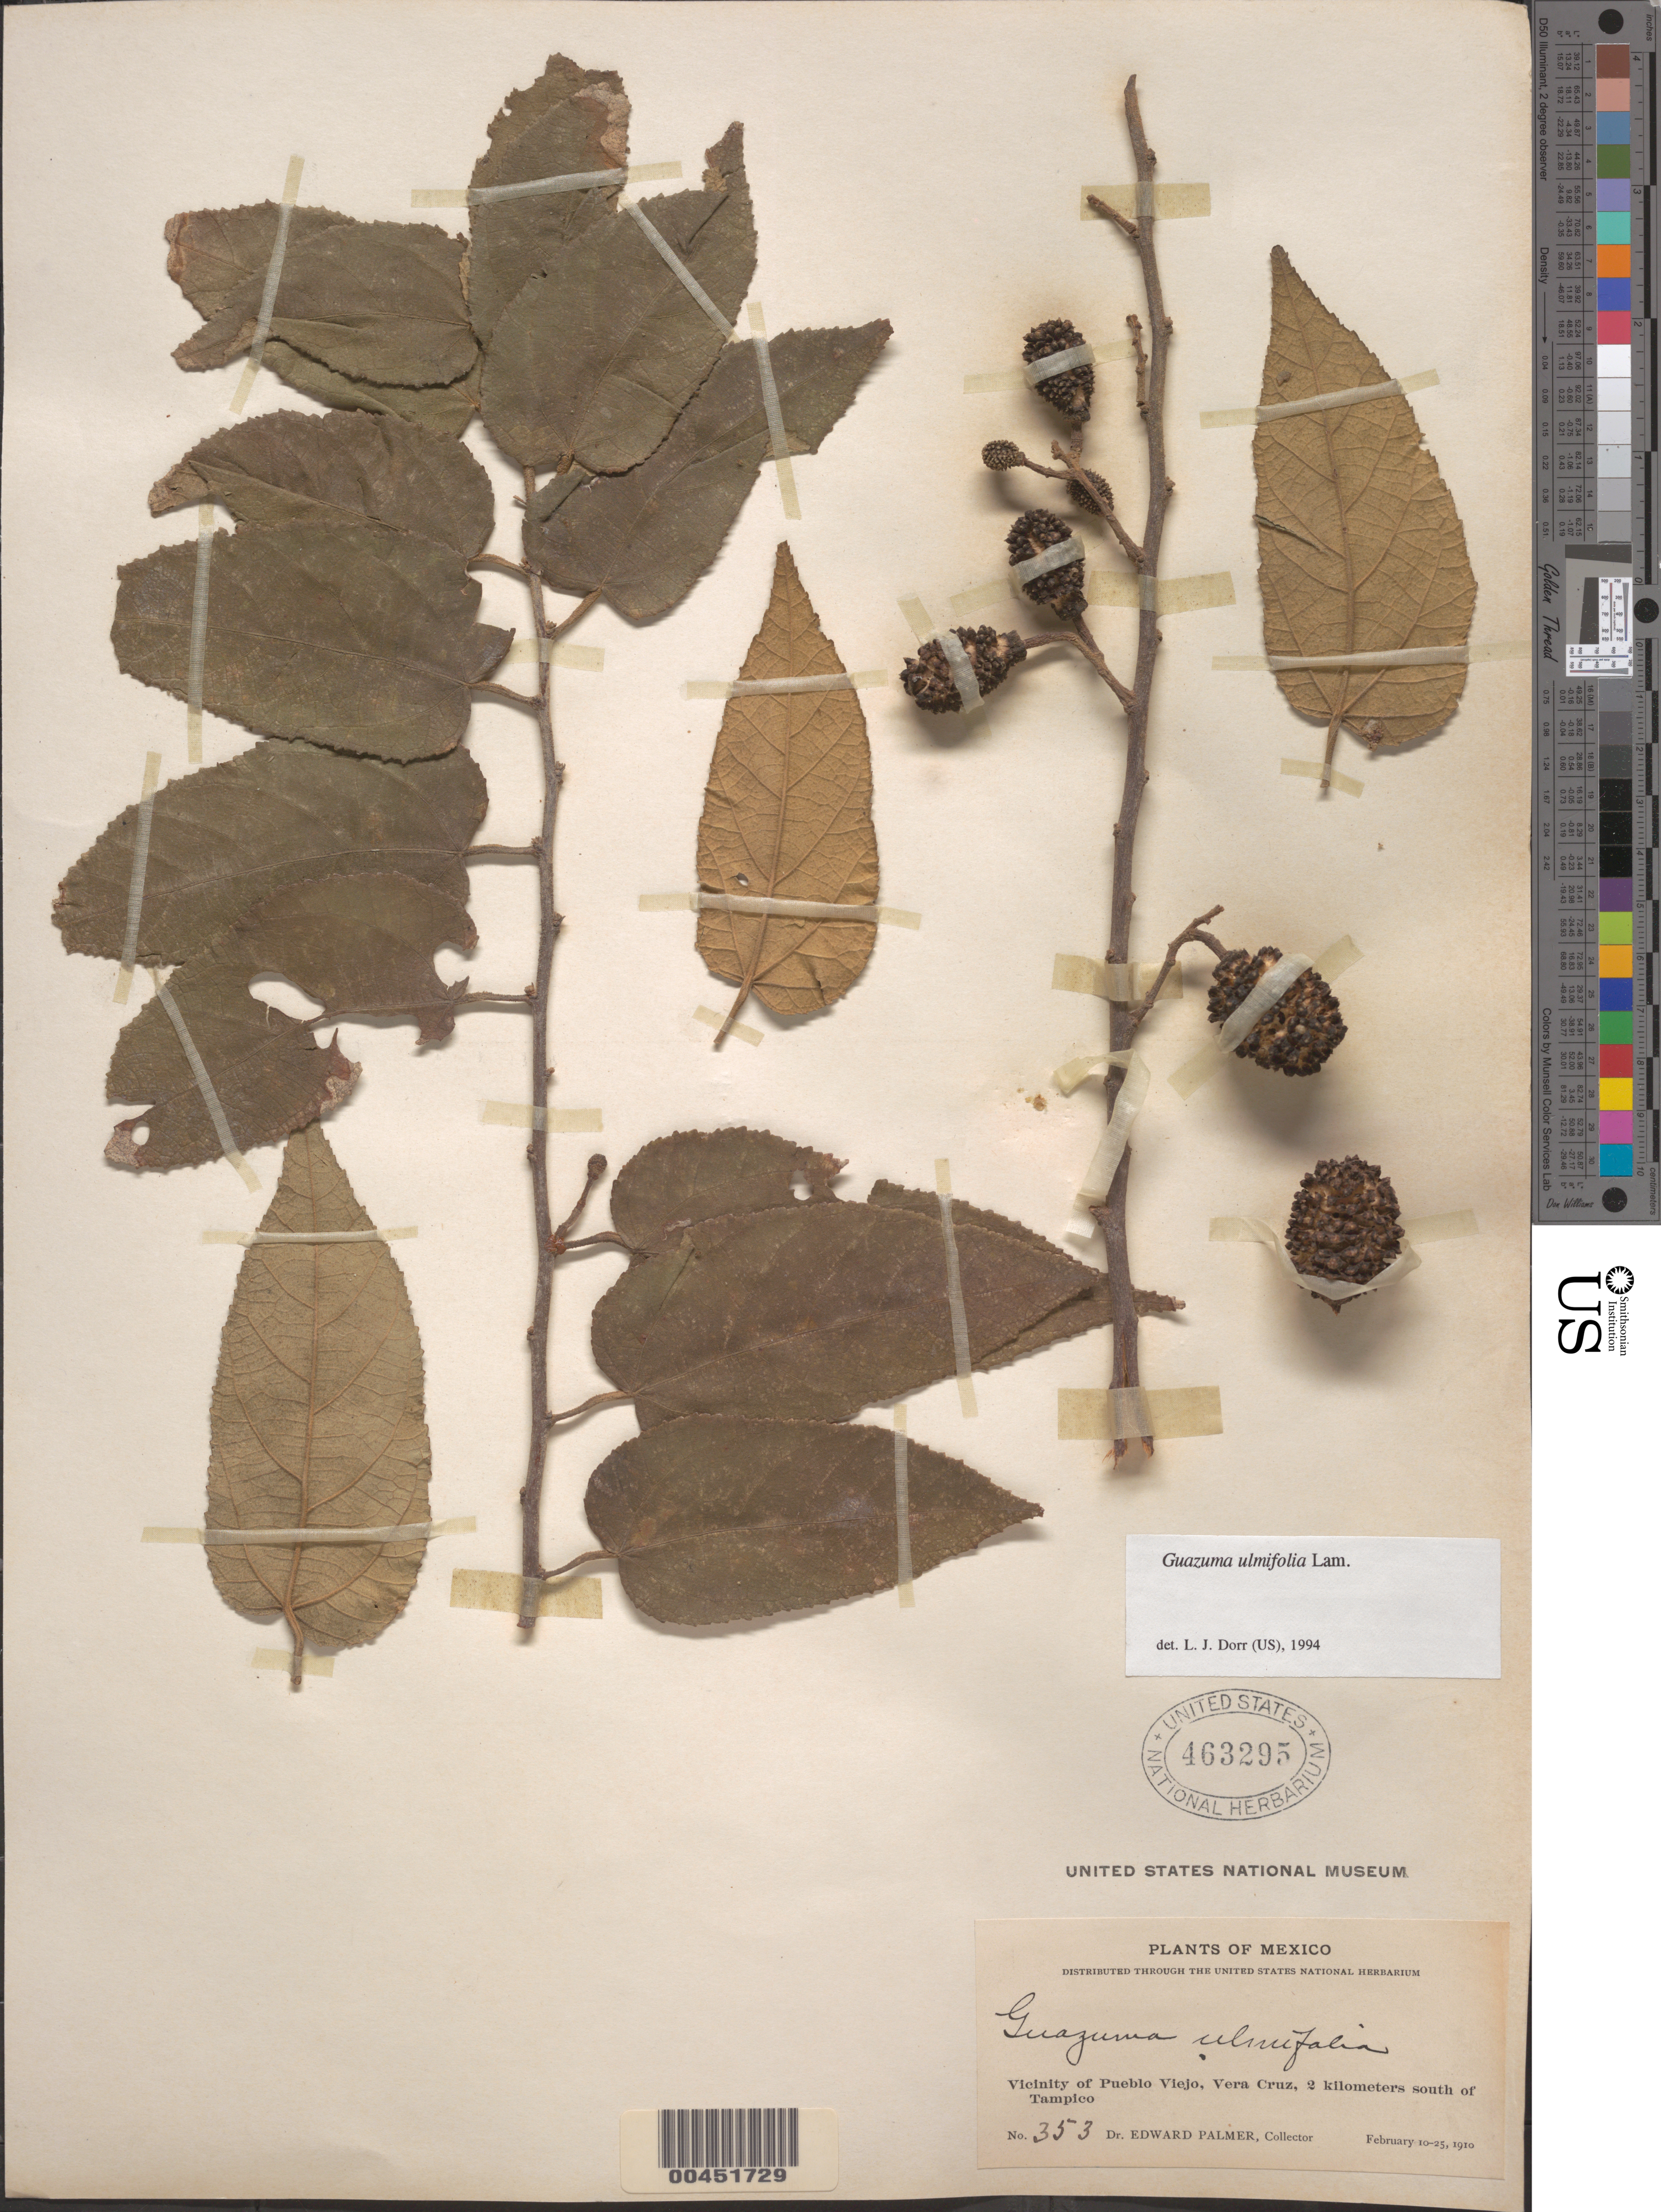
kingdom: Plantae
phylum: Tracheophyta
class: Magnoliopsida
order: Malvales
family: Malvaceae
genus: Guazuma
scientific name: Guazuma ulmifolia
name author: Lam.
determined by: Dorr, L. J., (BOT), Smithsonian Institution - National Museum of Natural History (UNITED STATES)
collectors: E. Palmer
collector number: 353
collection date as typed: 10 Feb 1910 to 25 Feb 1910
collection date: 1910-02-10/1910-02-25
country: Mexico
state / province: Veracruz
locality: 2 km S of Tampico, vicinity of Pueblo Viejo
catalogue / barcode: US 463295